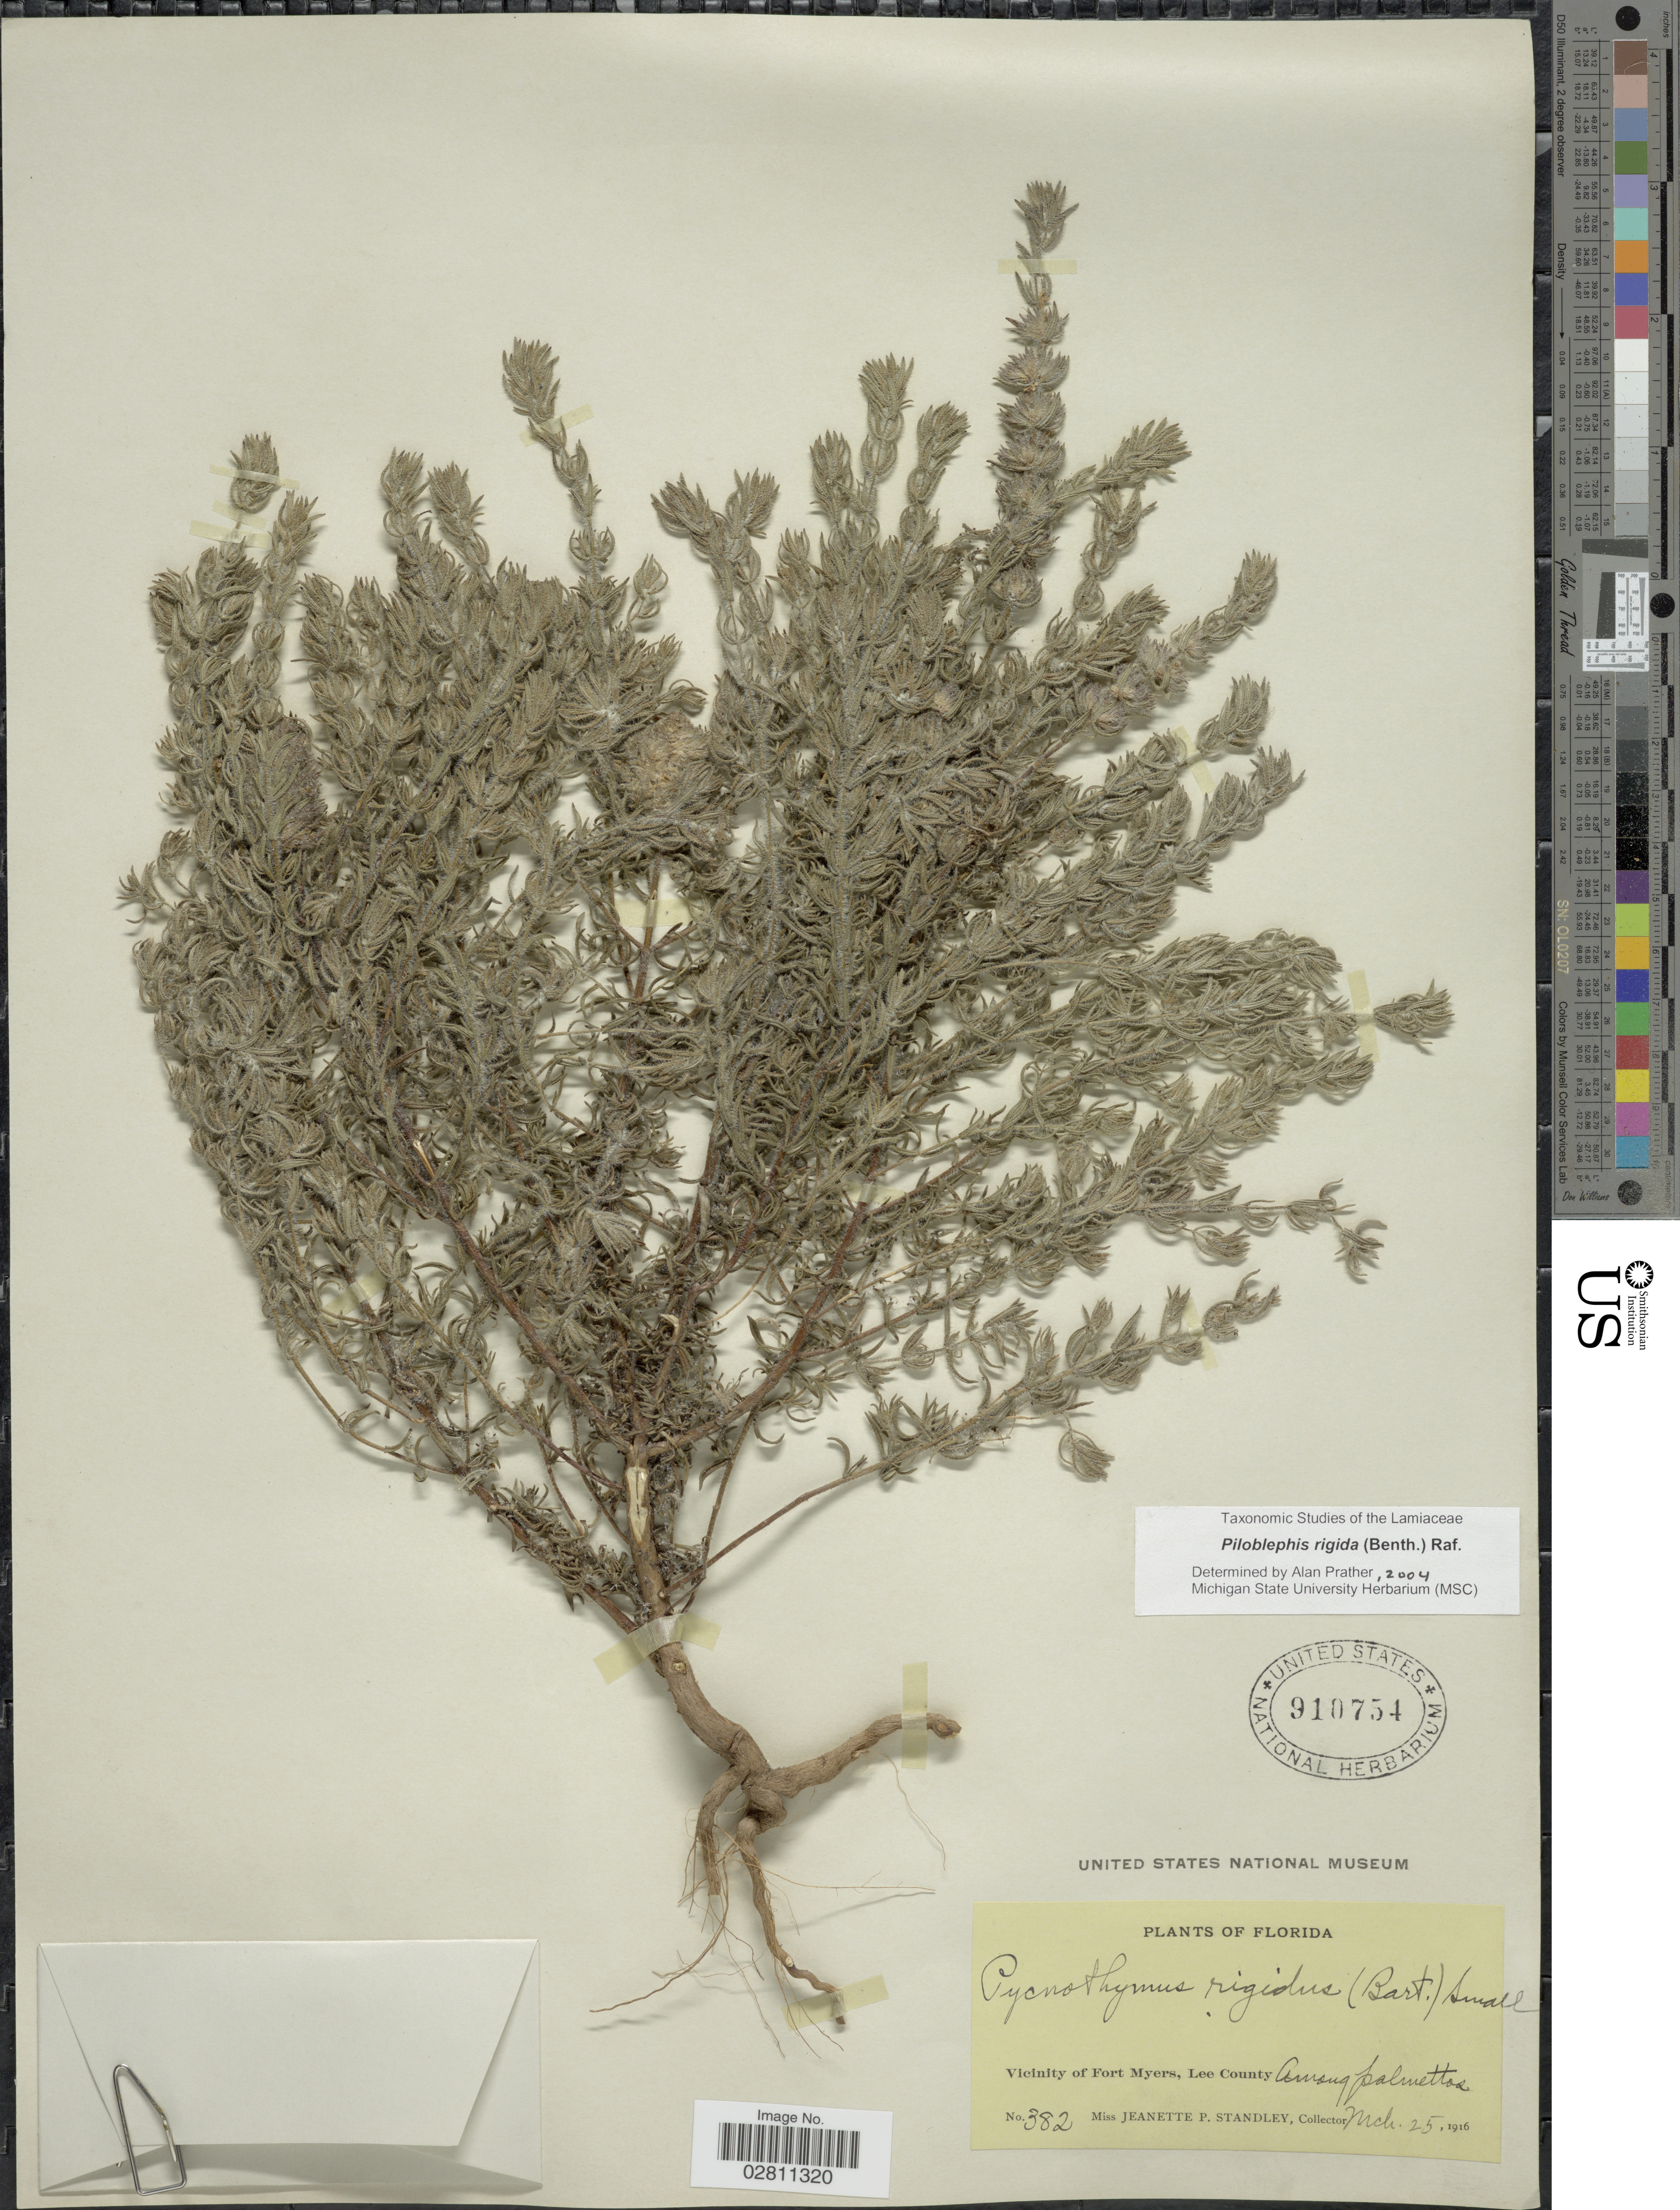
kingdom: Plantae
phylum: Tracheophyta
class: Magnoliopsida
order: Lamiales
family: Lamiaceae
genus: Piloblephis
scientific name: Piloblephis rigida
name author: (Bartram ex Benth.) Raf.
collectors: J. P. Standley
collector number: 382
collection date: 1916-03-25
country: United States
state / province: Florida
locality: Vicinity of Fort Myers, Lee County.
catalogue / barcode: US 910754